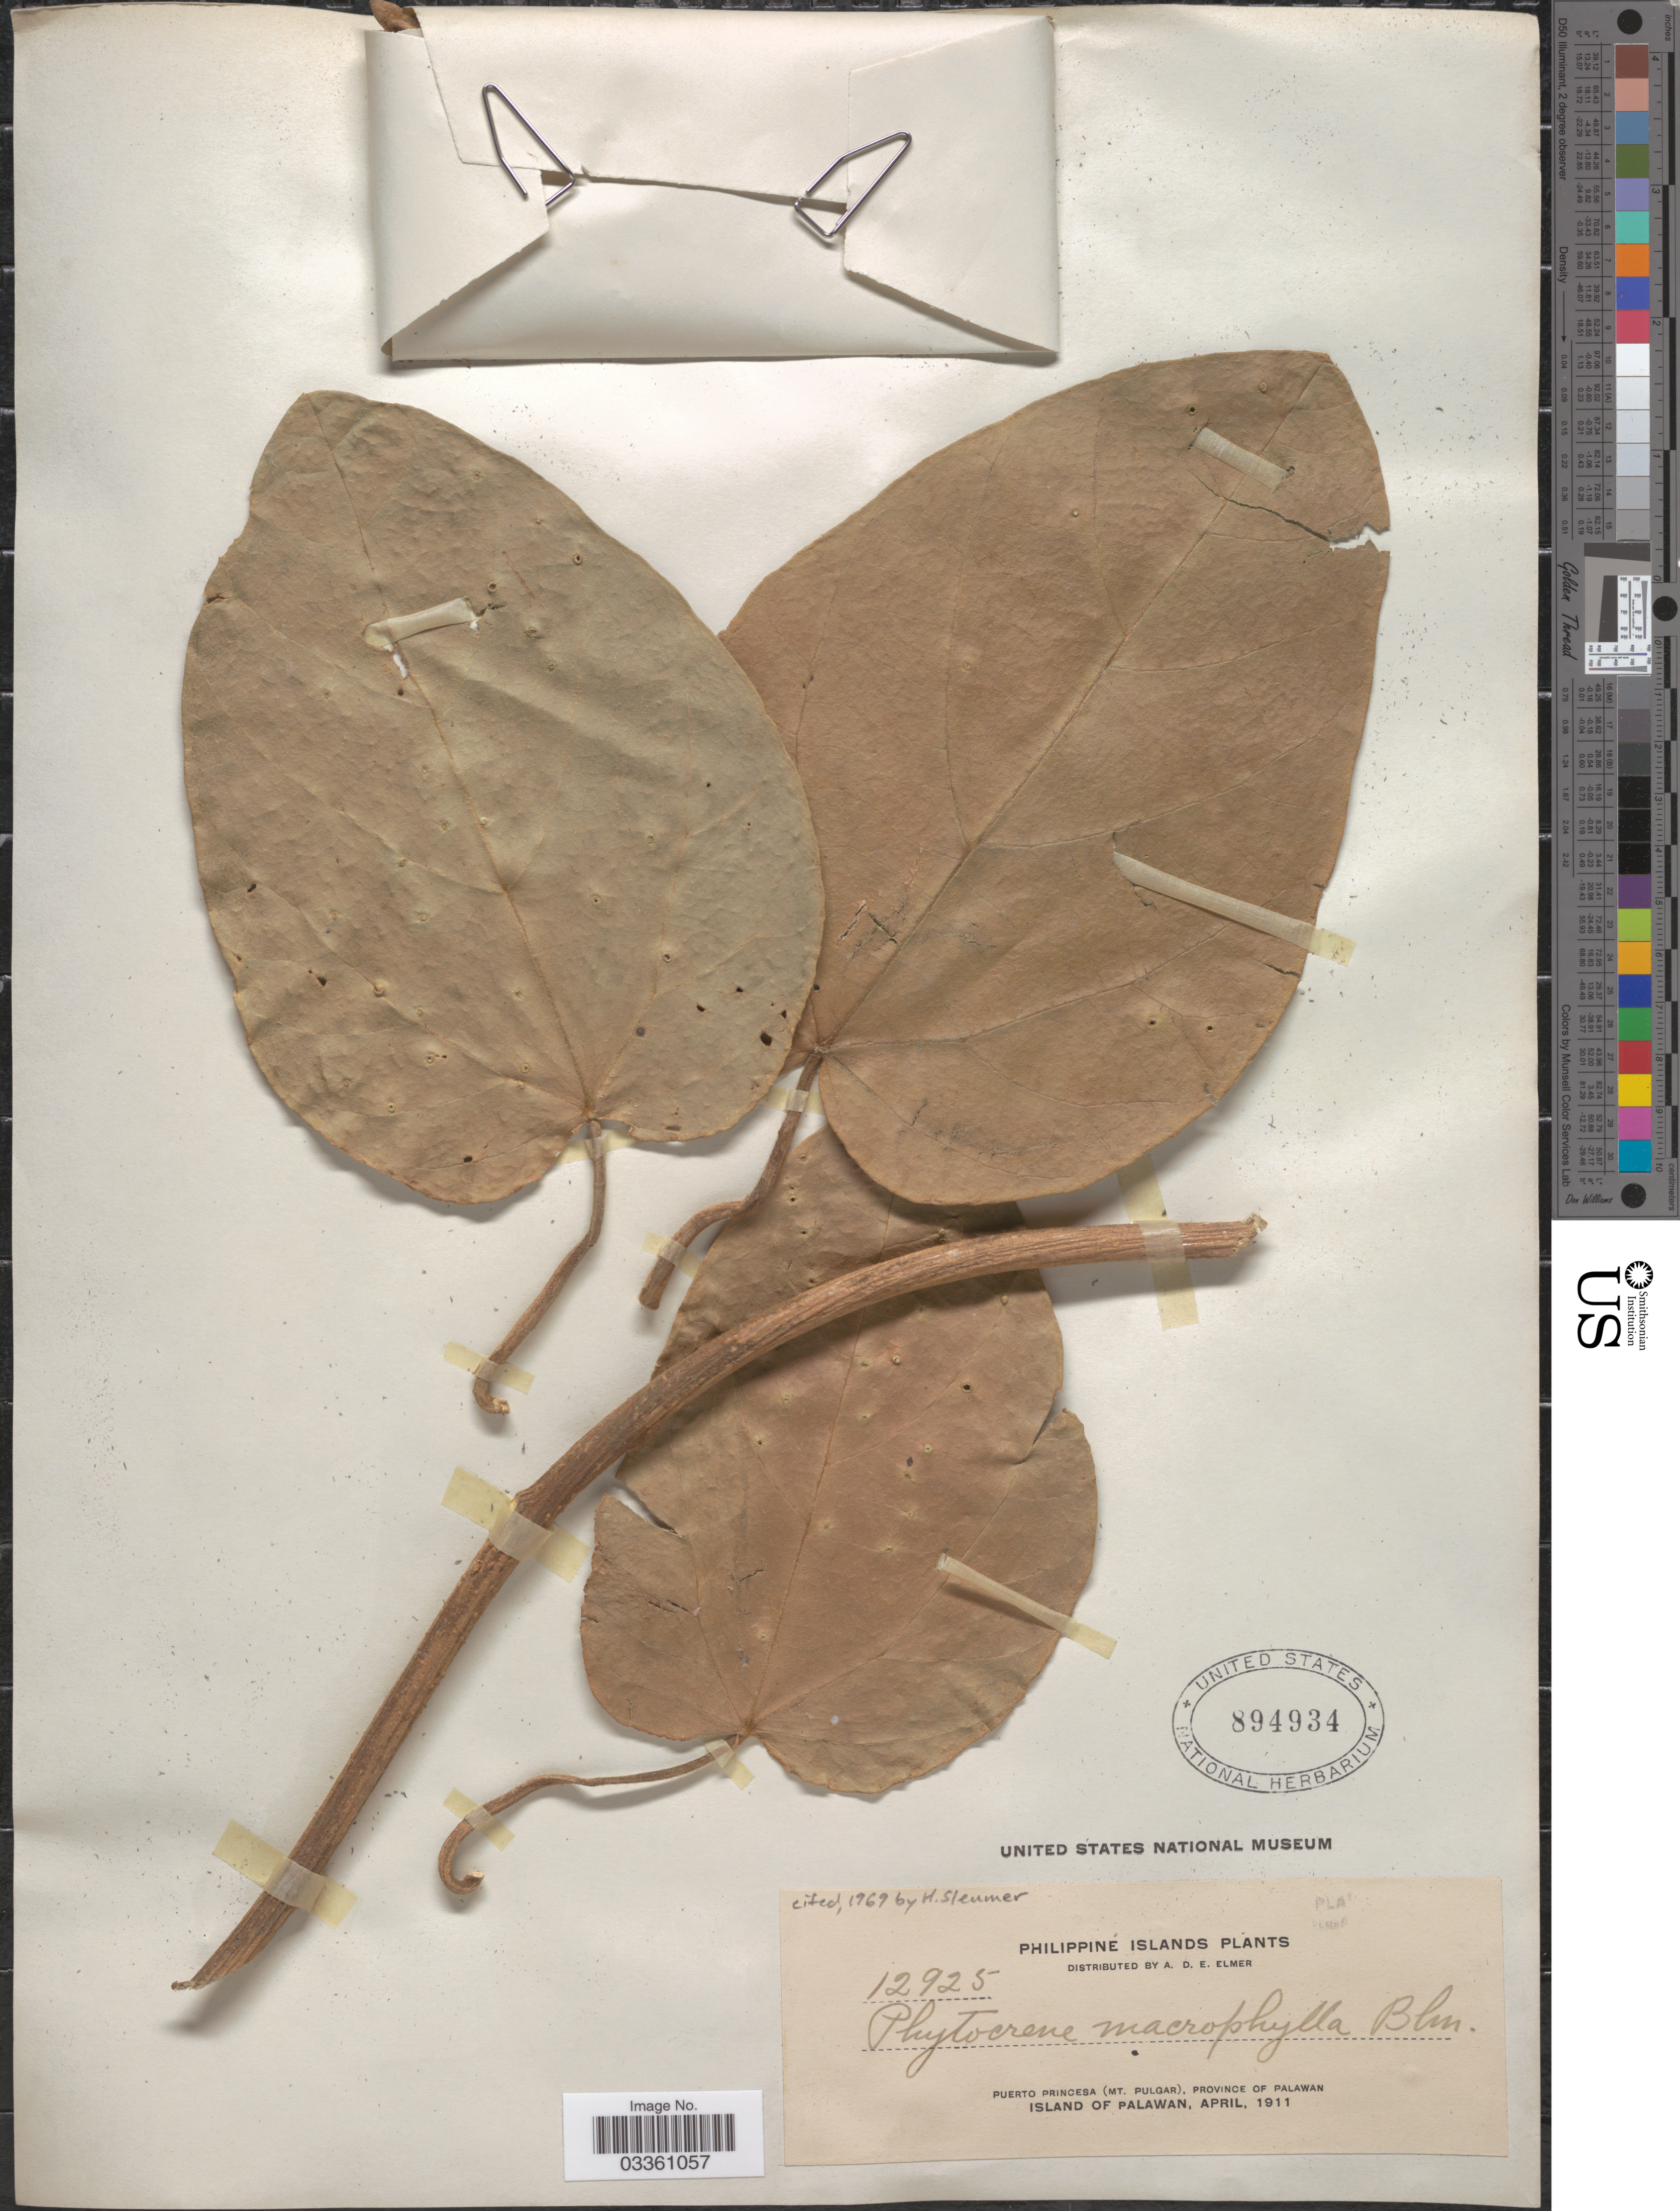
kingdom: Plantae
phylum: Tracheophyta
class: Magnoliopsida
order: Icacinales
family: Icacinaceae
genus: Phytocrene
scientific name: Phytocrene macrophylla var. macrophylla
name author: (Blume) Blume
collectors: A. D. E. Elmer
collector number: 12925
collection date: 1911-04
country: Philippines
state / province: Mimaropa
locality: Philippine Islands. Puerto Princesa (Mt. Pulgar), Province of Palawan. Island of Palawan.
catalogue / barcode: US 894934